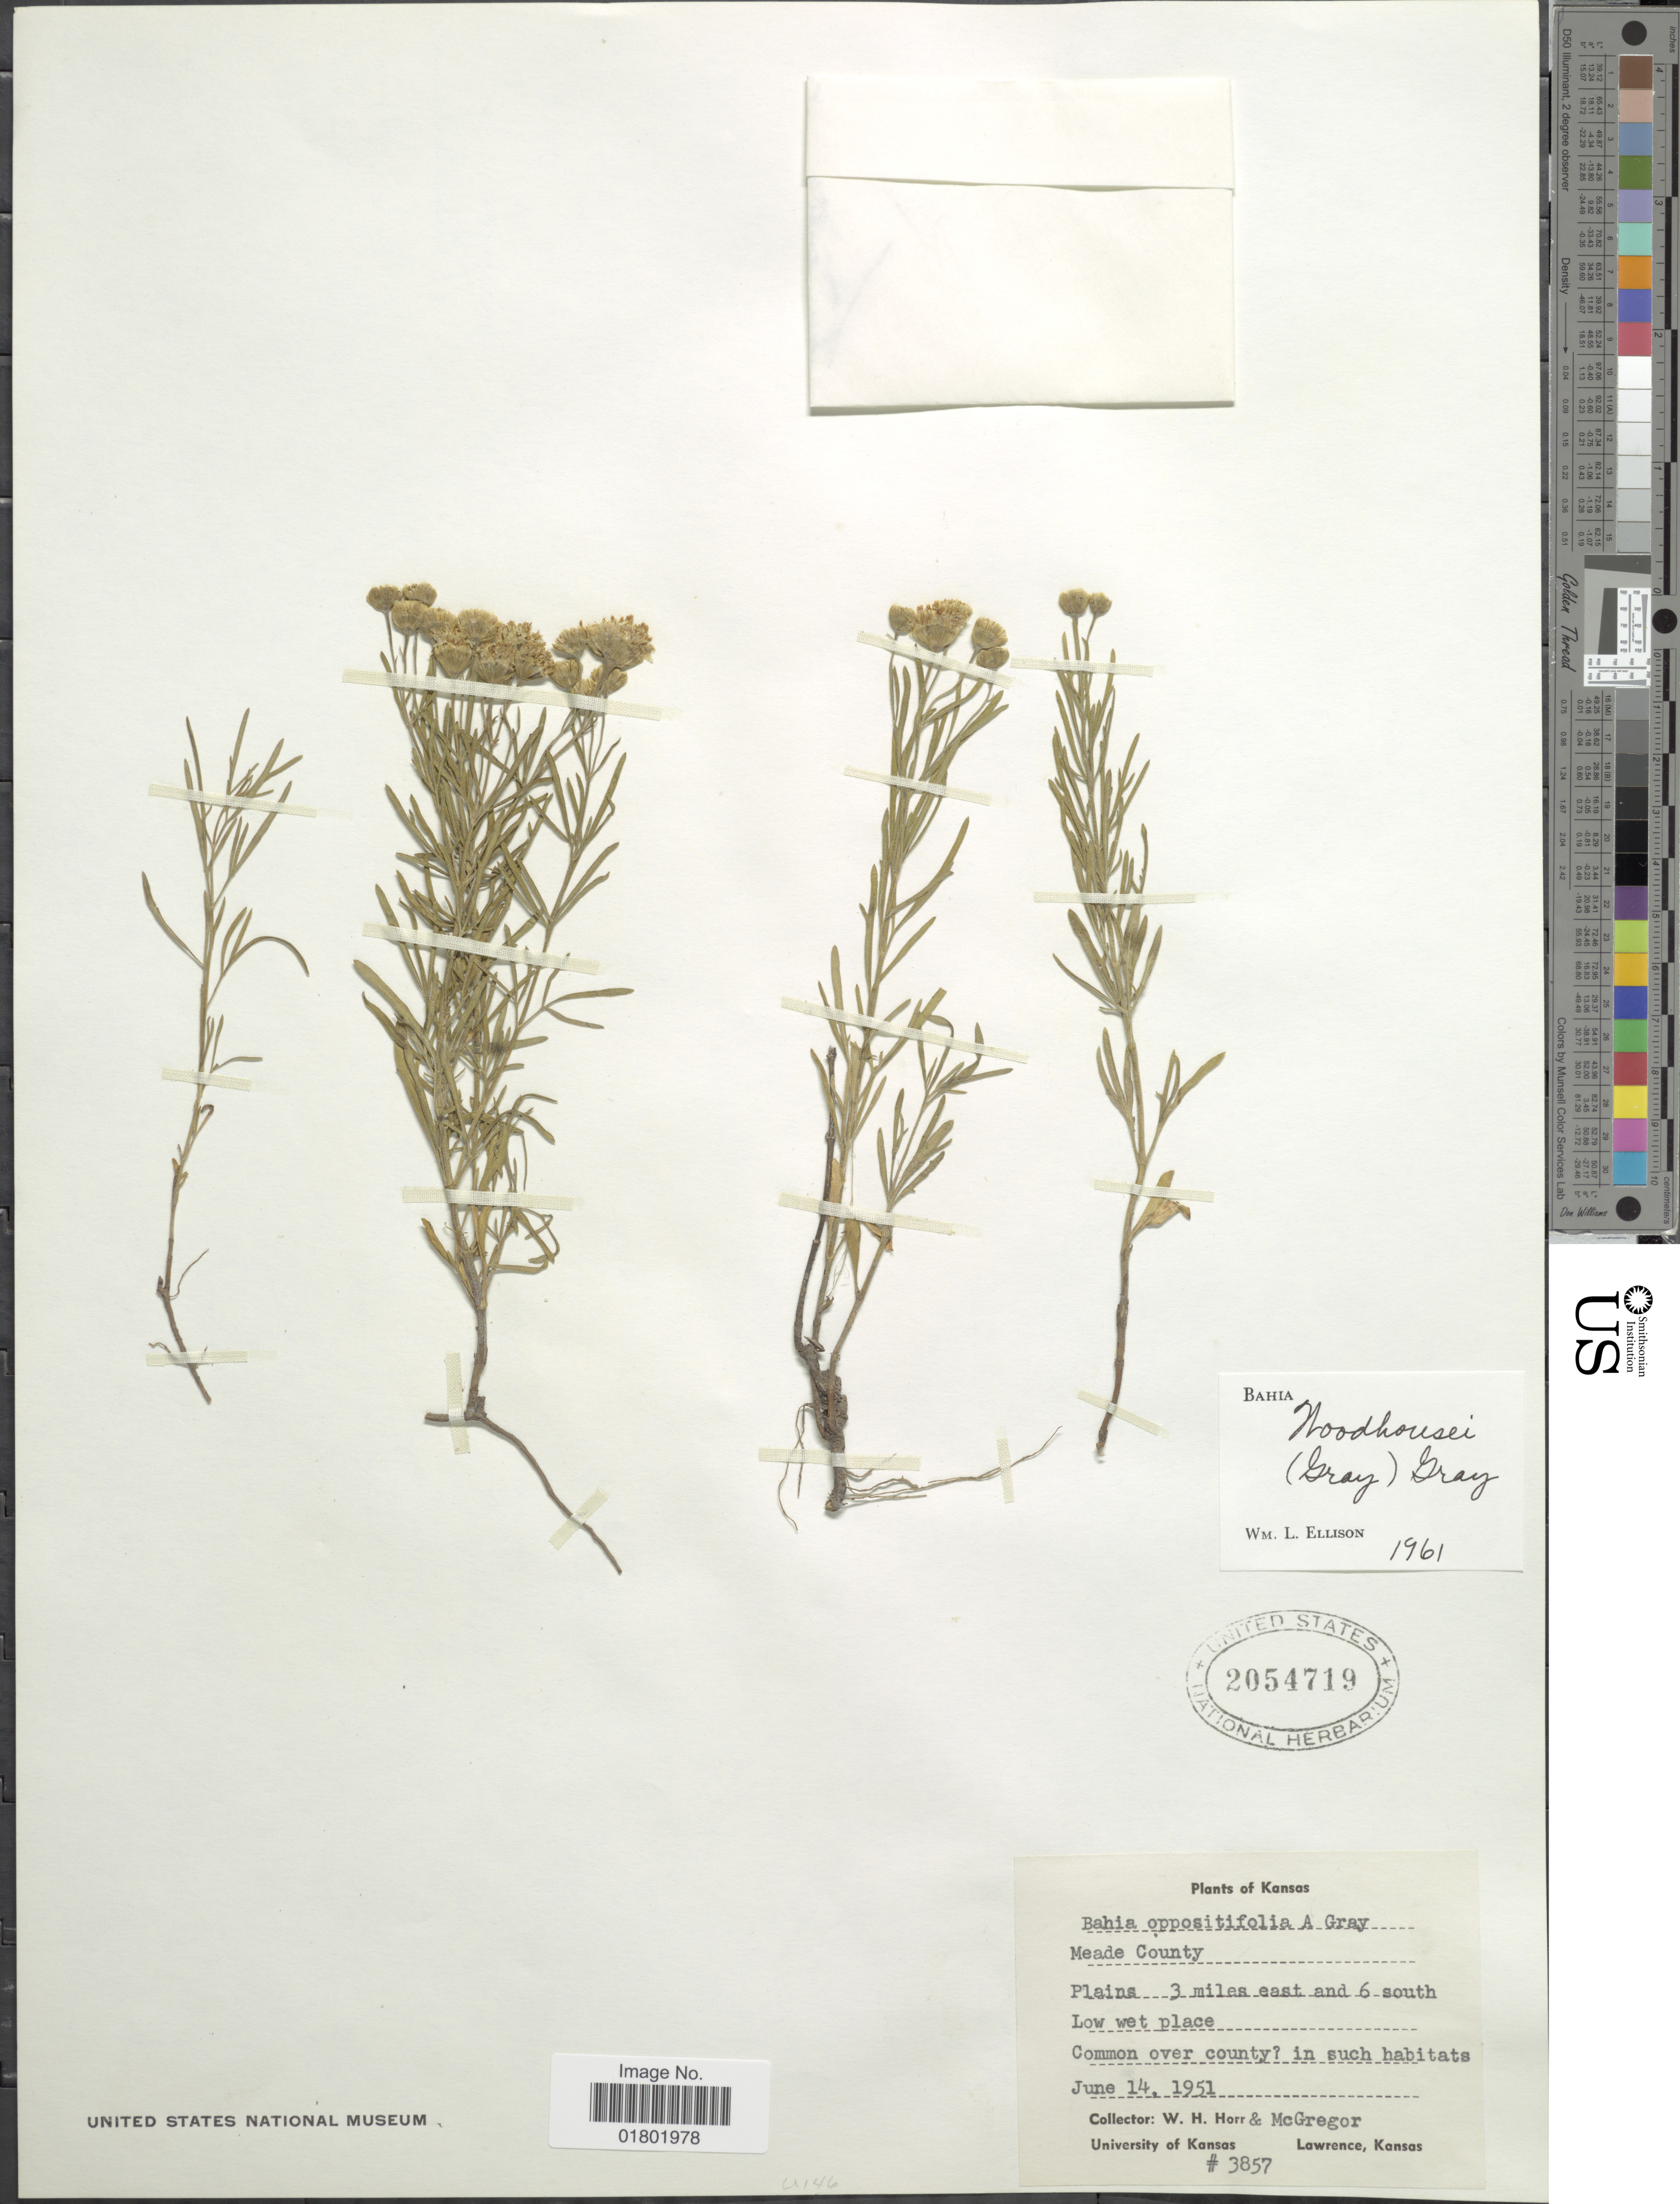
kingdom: Plantae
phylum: Tracheophyta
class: Magnoliopsida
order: Asterales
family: Asteraceae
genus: Bahia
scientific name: Bahia woodhousei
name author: A. Gray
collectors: W. H. Horr & -. McGregor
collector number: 3857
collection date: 1951-06-14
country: United States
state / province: Kansas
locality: Meade County, 3 miles east and 6 south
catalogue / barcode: US 2054719